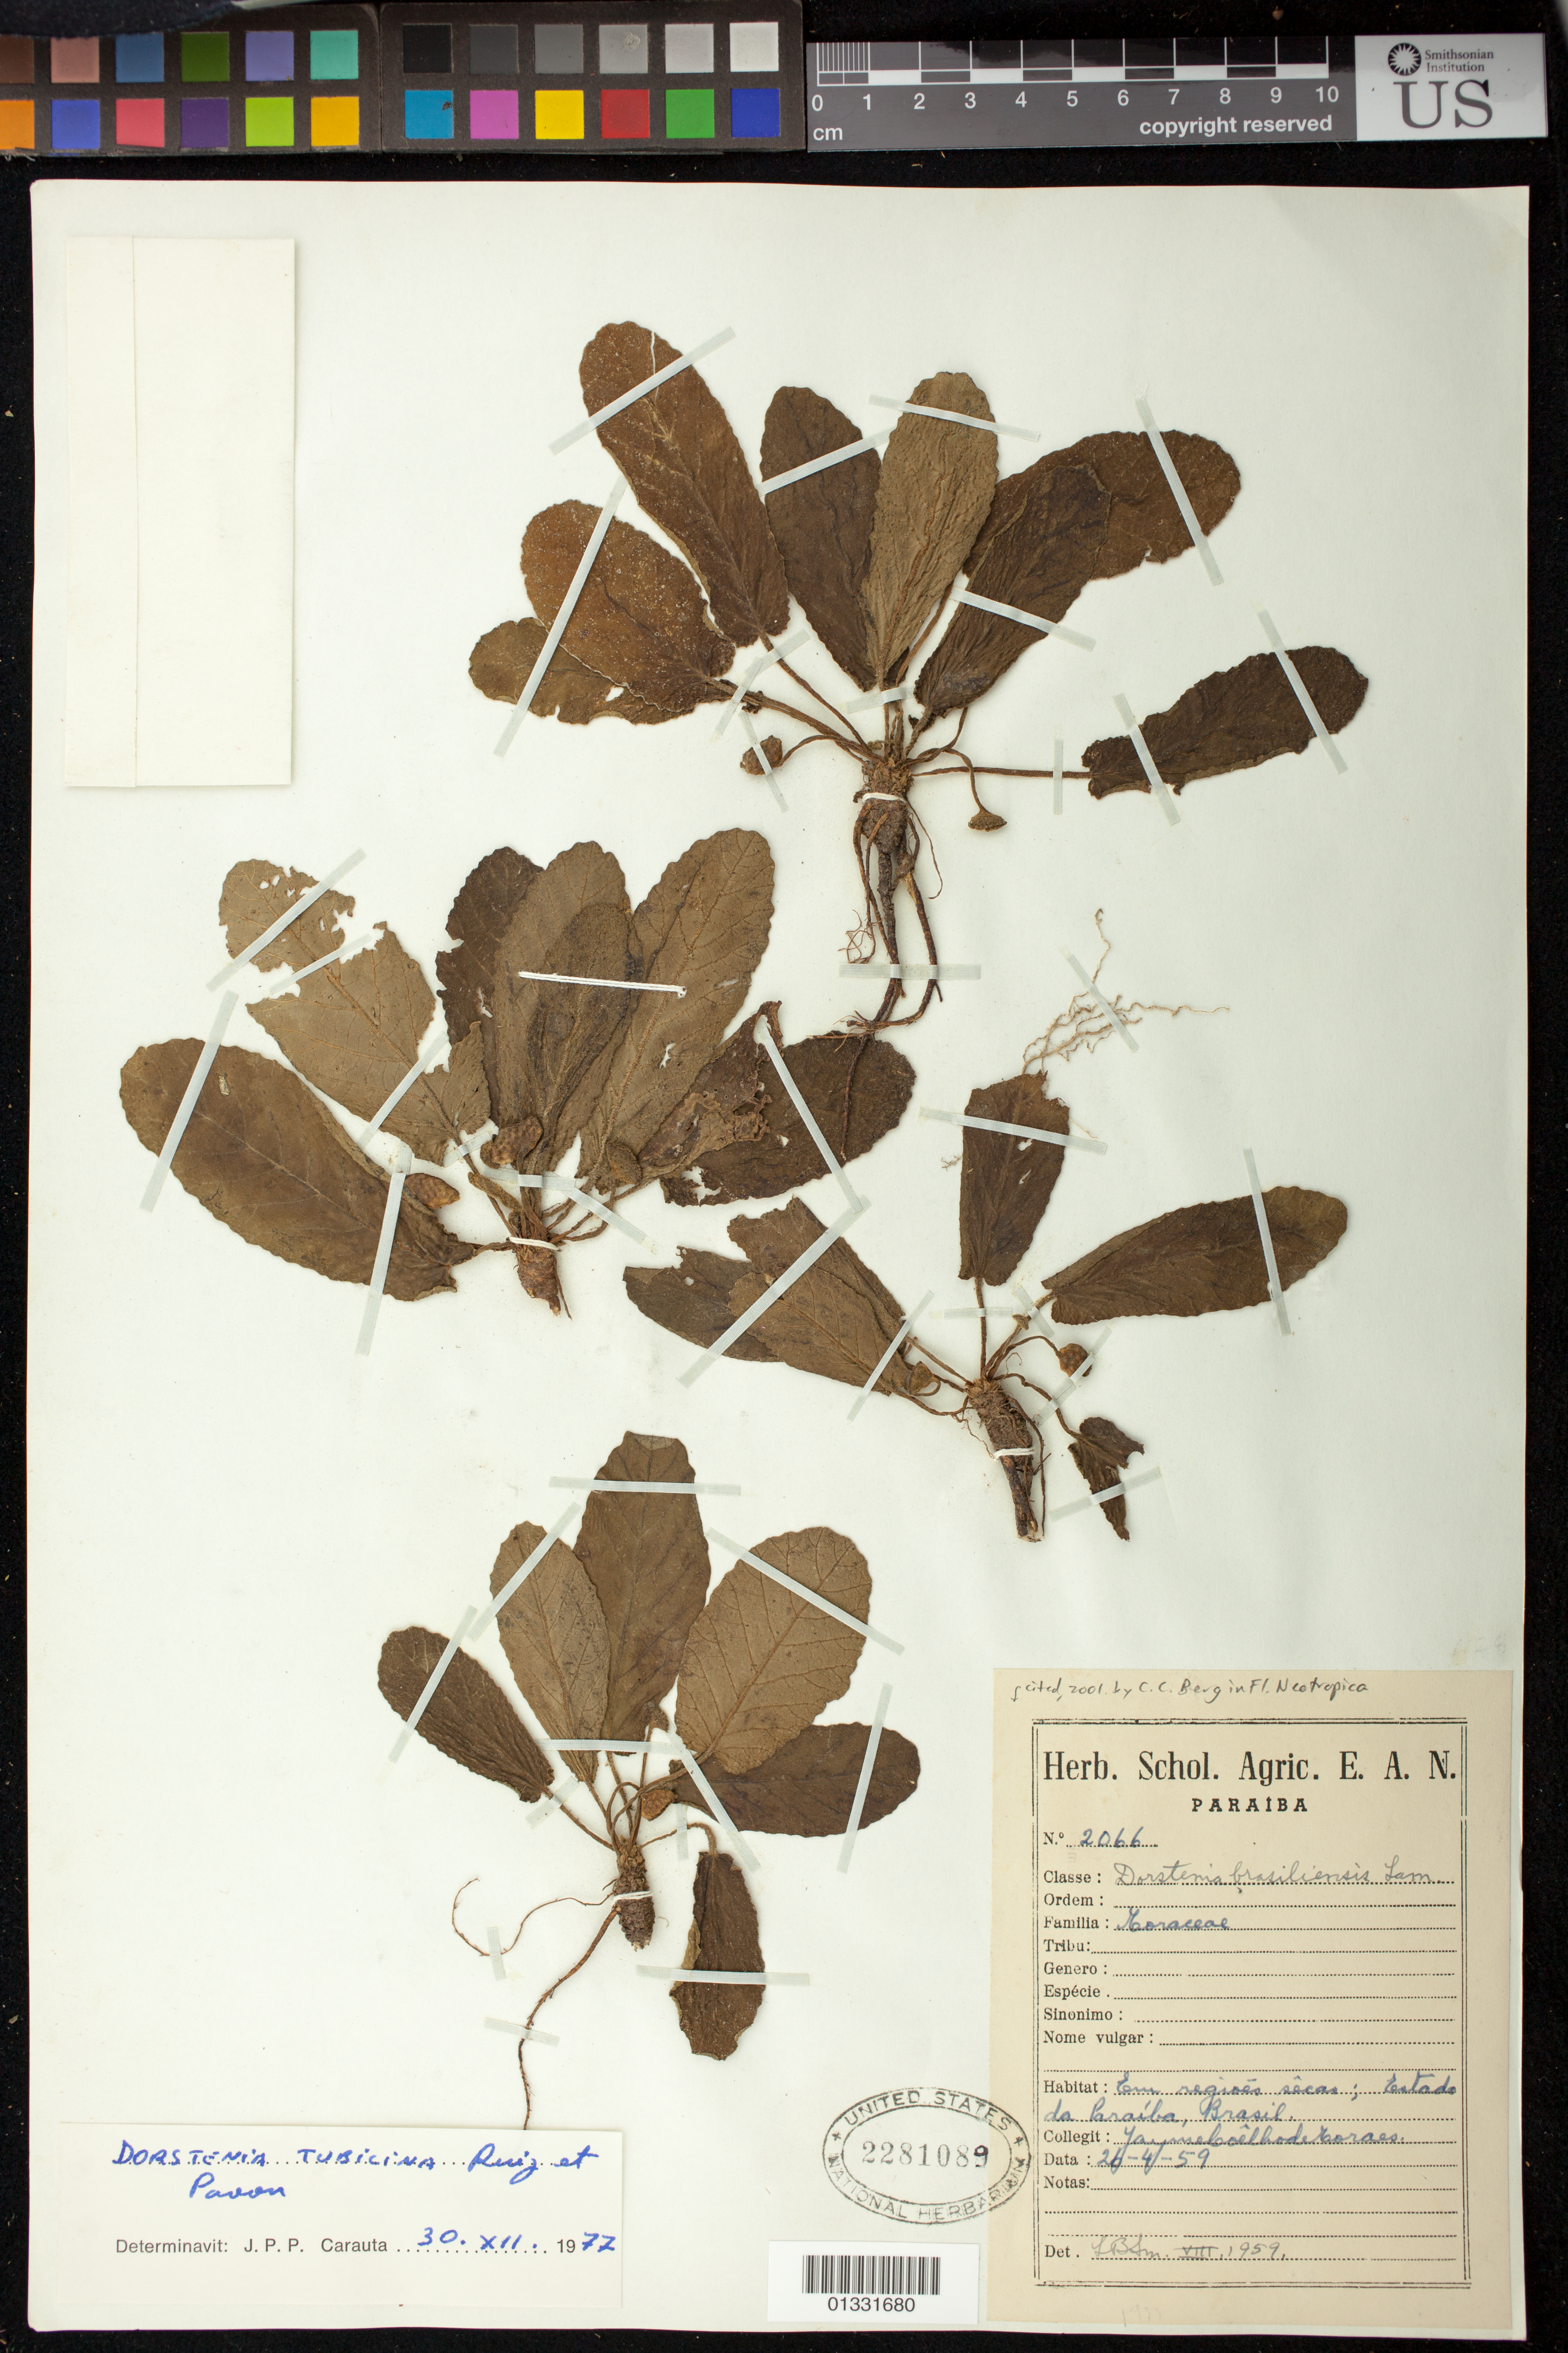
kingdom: Plantae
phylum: Tracheophyta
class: Magnoliopsida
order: Rosales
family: Moraceae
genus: Dorstenia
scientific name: Dorstenia brasiliensis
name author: Lam.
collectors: J. Moraes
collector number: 2066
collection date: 1959-04-26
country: Brazil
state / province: Paraíba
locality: Em regiões sêcas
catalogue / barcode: US 2281089